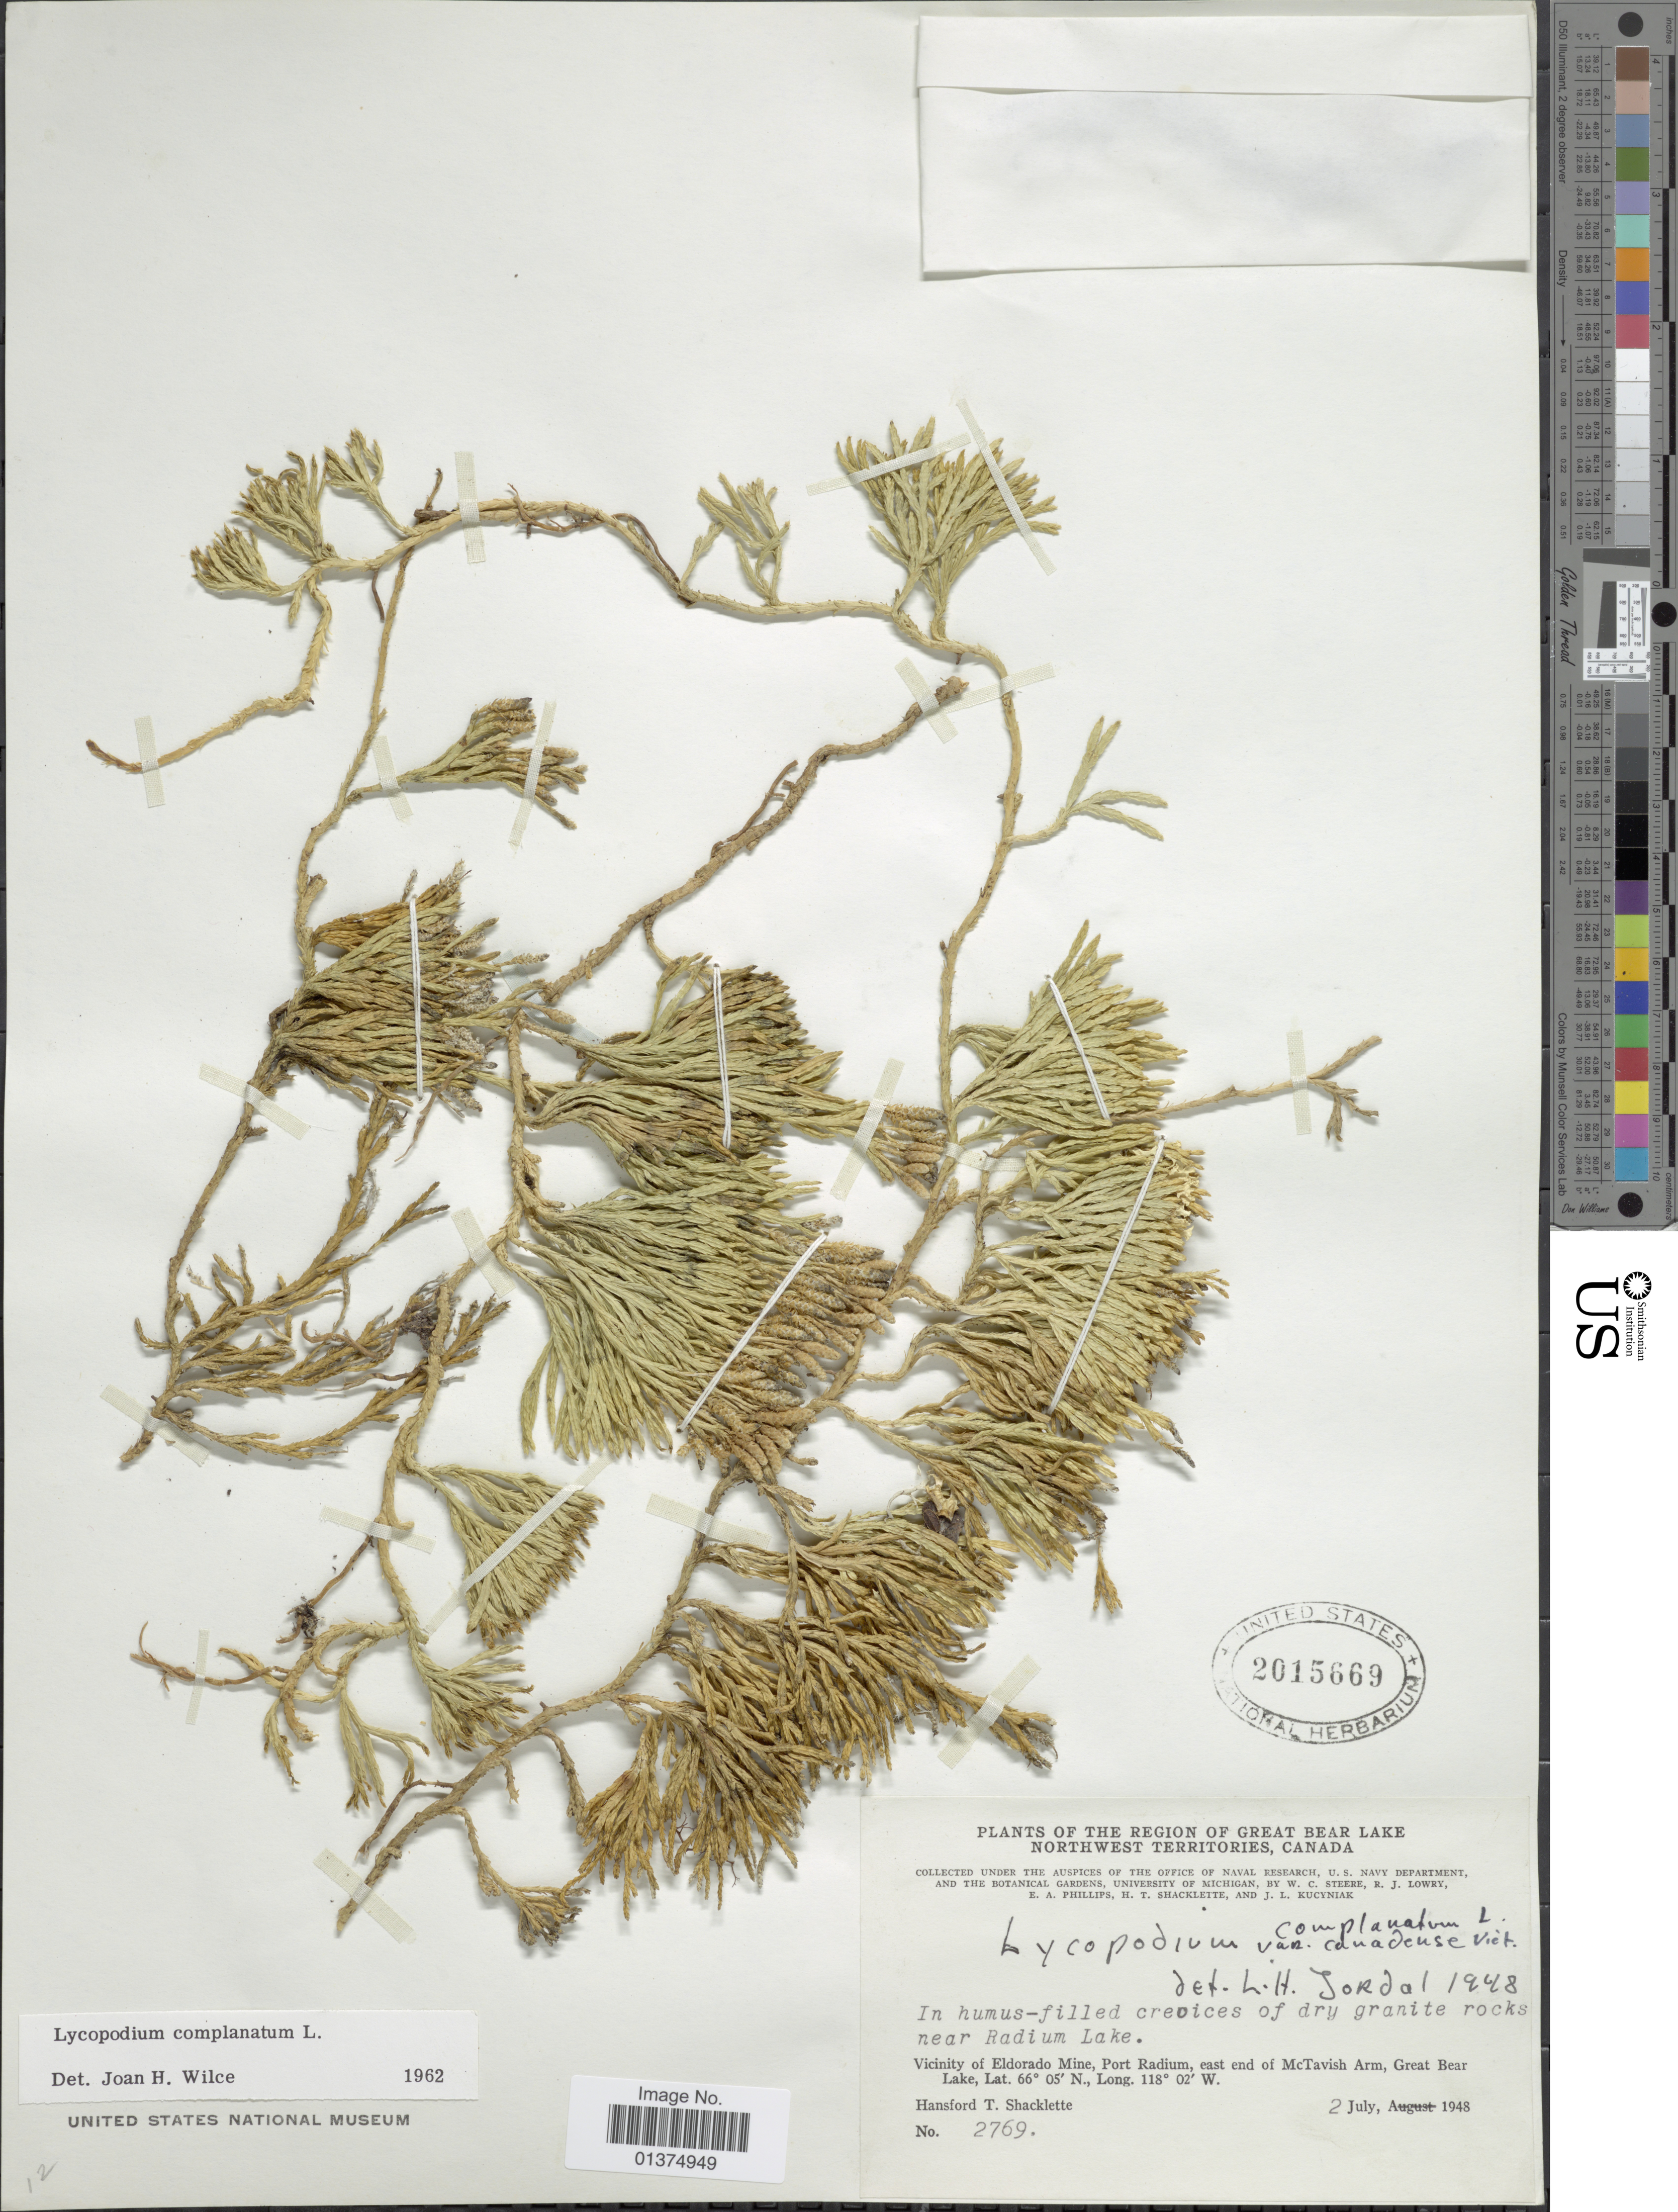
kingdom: Plantae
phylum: Tracheophyta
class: Lycopodiopsida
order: Lycopodiales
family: Lycopodiaceae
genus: Diphasiastrum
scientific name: Diphasiastrum complanatum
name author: (L.) Holub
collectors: H. Shacklette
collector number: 2769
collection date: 1948-07-02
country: Canada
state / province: Northwest Territories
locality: The region of Great Bear Lake, Vicinity of Eldorado Mine, Port Radium, east end of McTavish Arm, Great Bear lake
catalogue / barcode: US 2015669